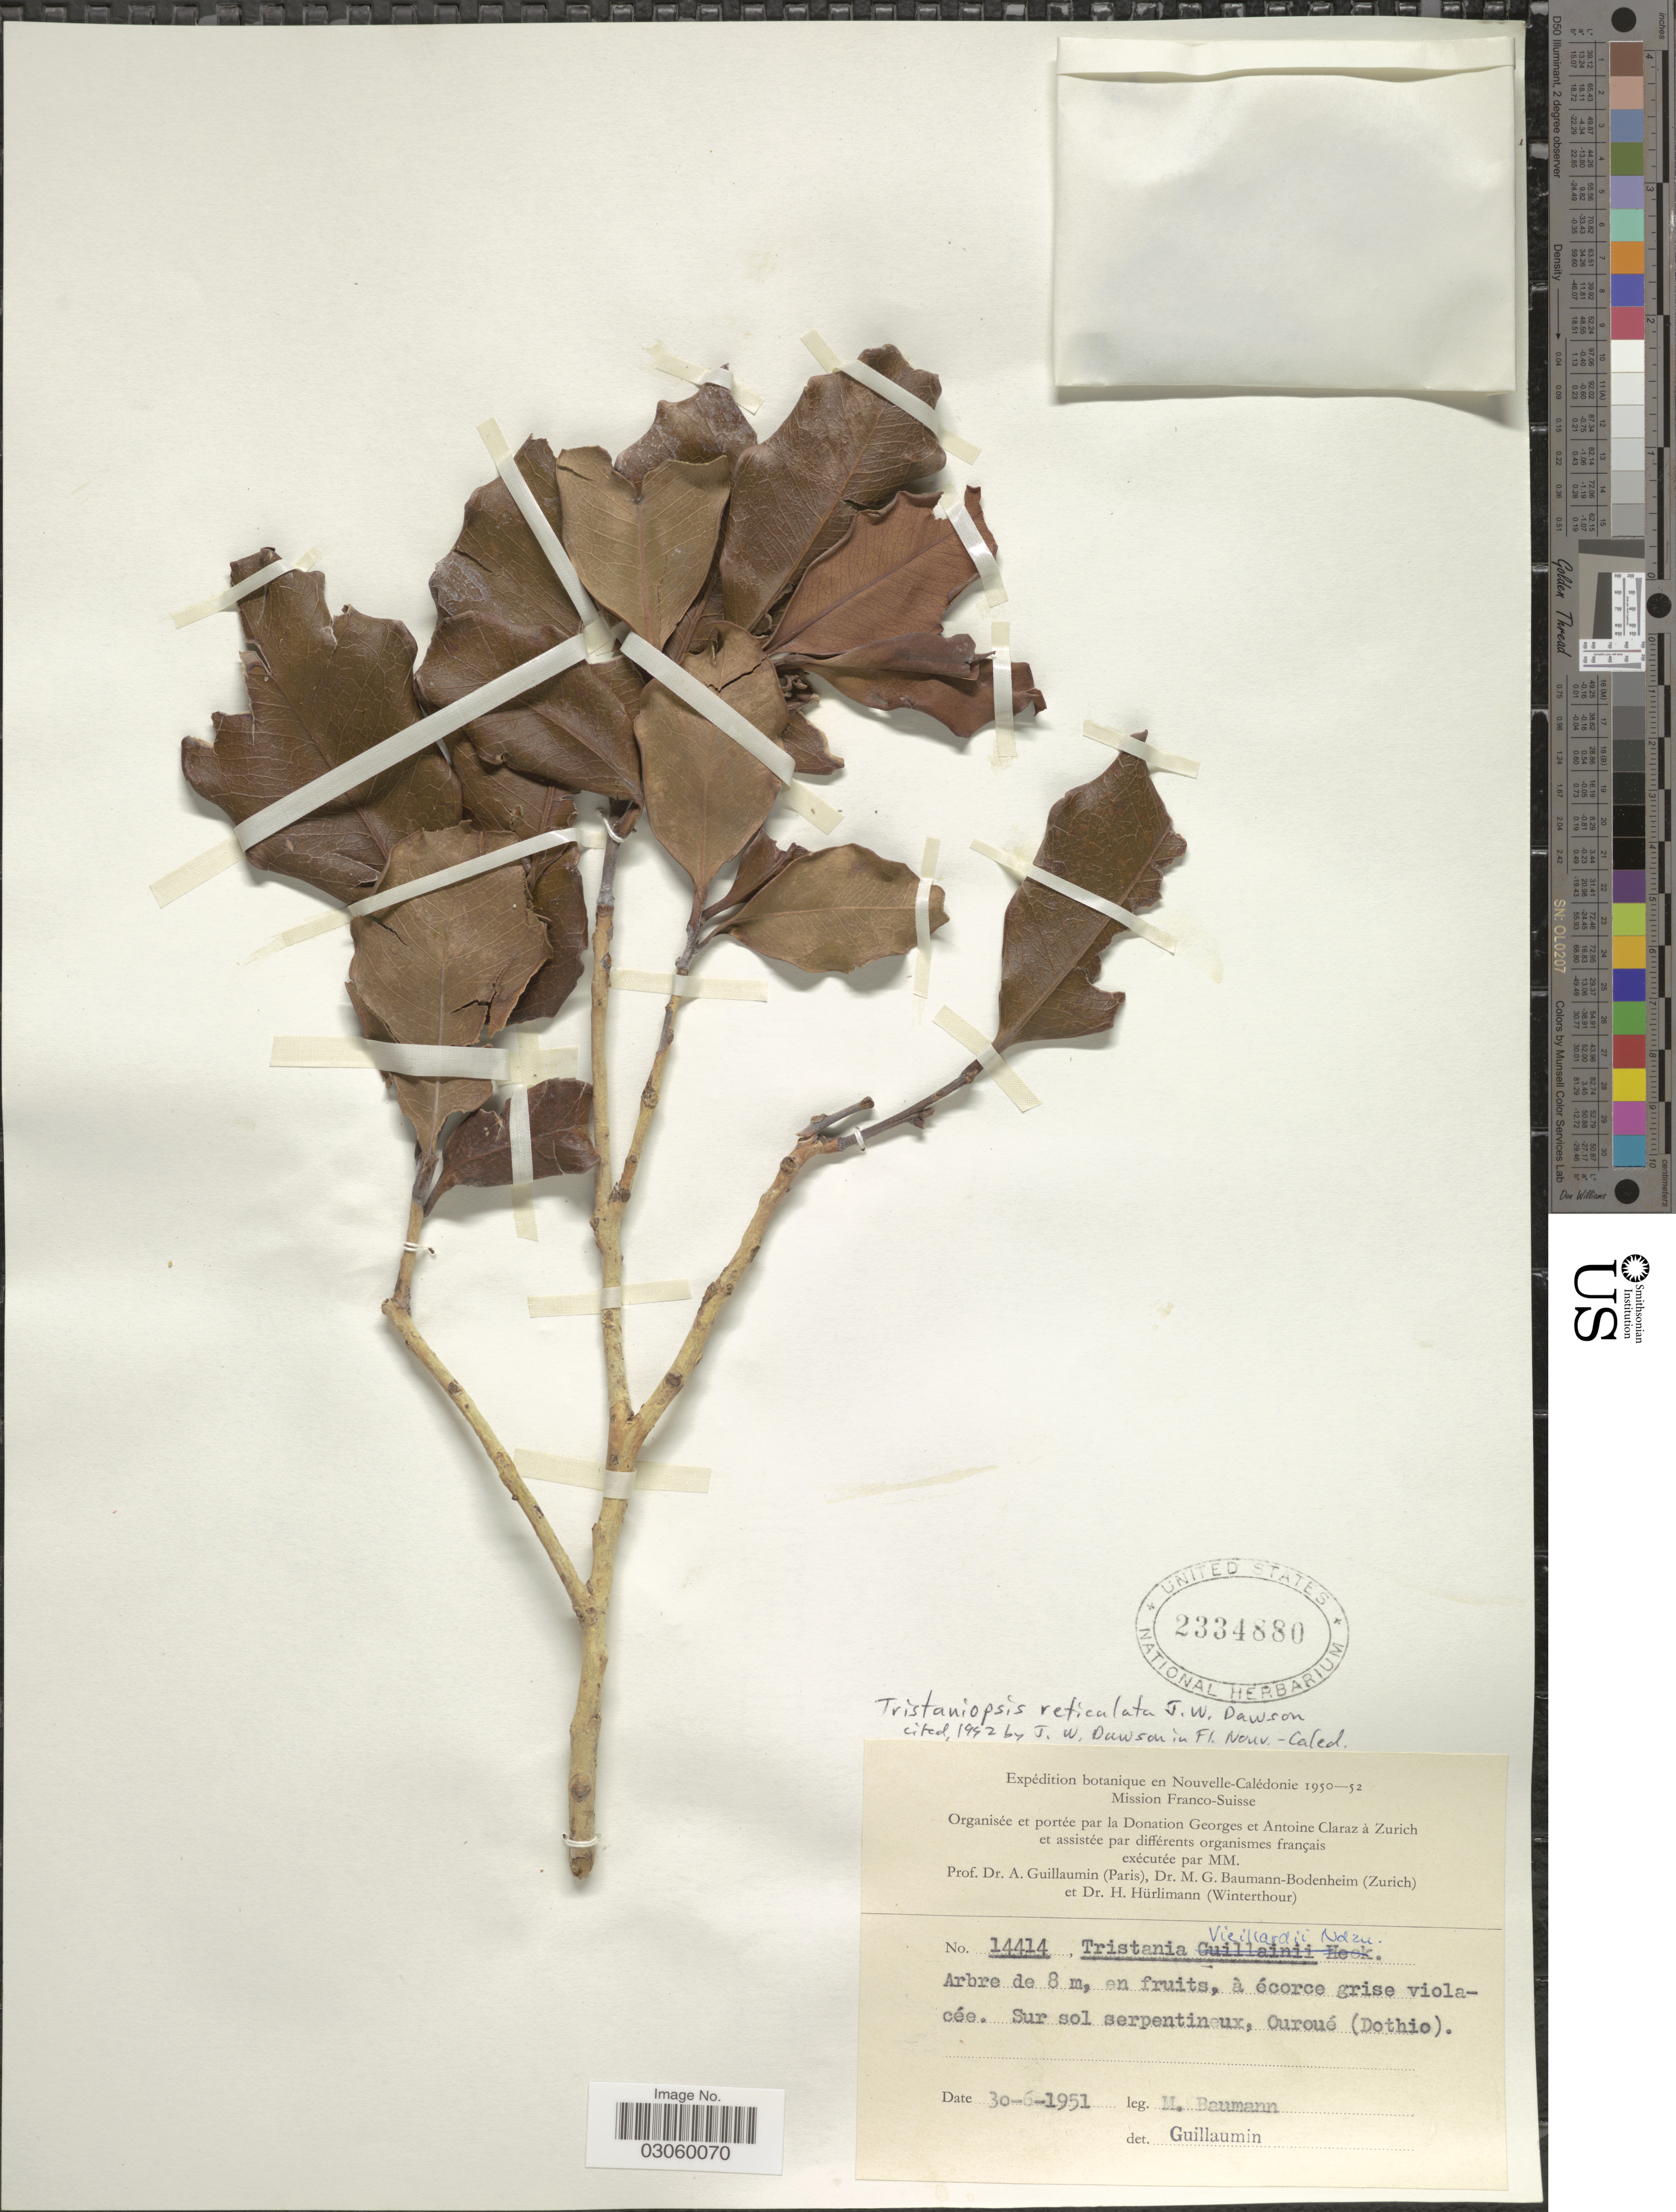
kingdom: Plantae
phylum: Tracheophyta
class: Magnoliopsida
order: Myrtales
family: Myrtaceae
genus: Tristaniopsis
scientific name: Tristaniopsis reticulata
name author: J.W. Dawson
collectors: M. G. Baumann-Bodenheim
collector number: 14414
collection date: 1951-06-30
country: New Caledonia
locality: Nouvelle-Calédonie, Sur sol serpentineux, Ouroué (Dothio).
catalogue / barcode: US 2334880